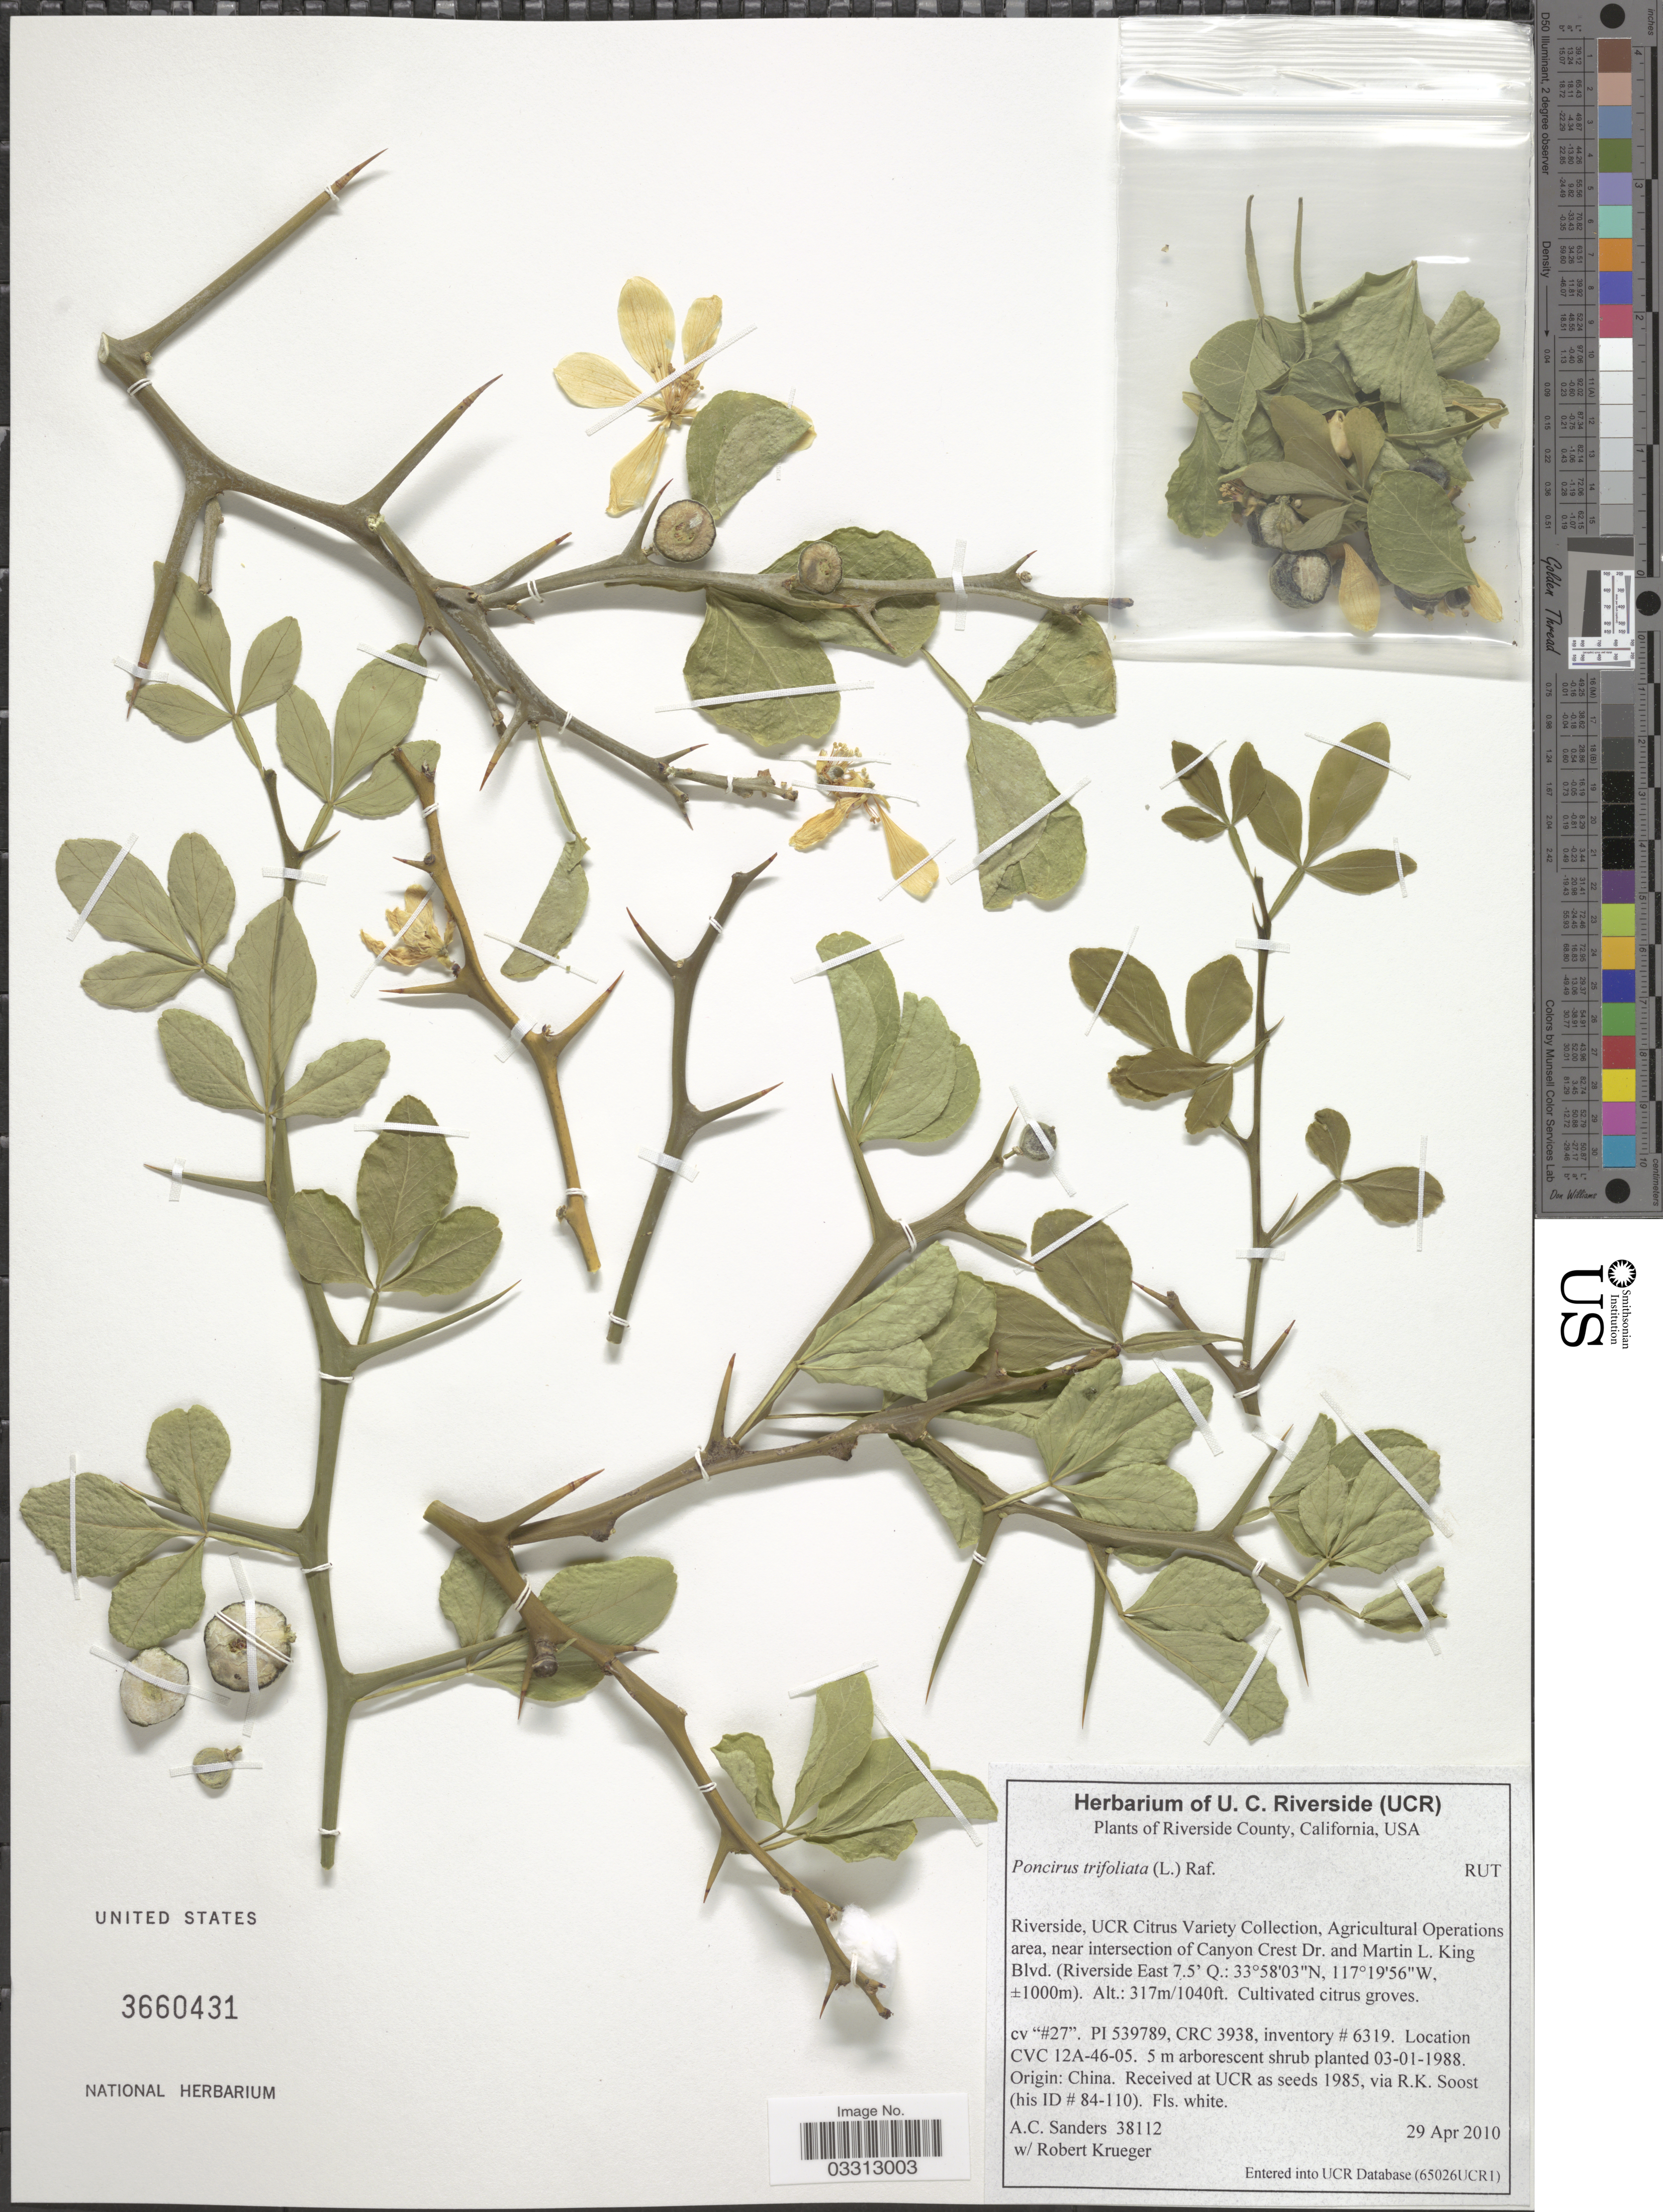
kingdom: Plantae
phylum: Tracheophyta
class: Magnoliopsida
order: Sapindales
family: Rutaceae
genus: Citrus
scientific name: Citrus trifoliata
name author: L.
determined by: Strong, Mark T., (BOT), Smithsonian Institution - National Museum of Natural History (UNITED STATES)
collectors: A. Sanders & R. Krueger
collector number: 38112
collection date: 2010-04-29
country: United States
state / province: California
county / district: Riverside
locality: Riverside County, USA. Riverside, UCR Citrus Variety Collection, Agricultural Operations area, near intersection of Canyon Crest Dr. and Martin L. King Blvd. (Riverside East 7.5' Q.)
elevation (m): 317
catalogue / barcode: US 3660431